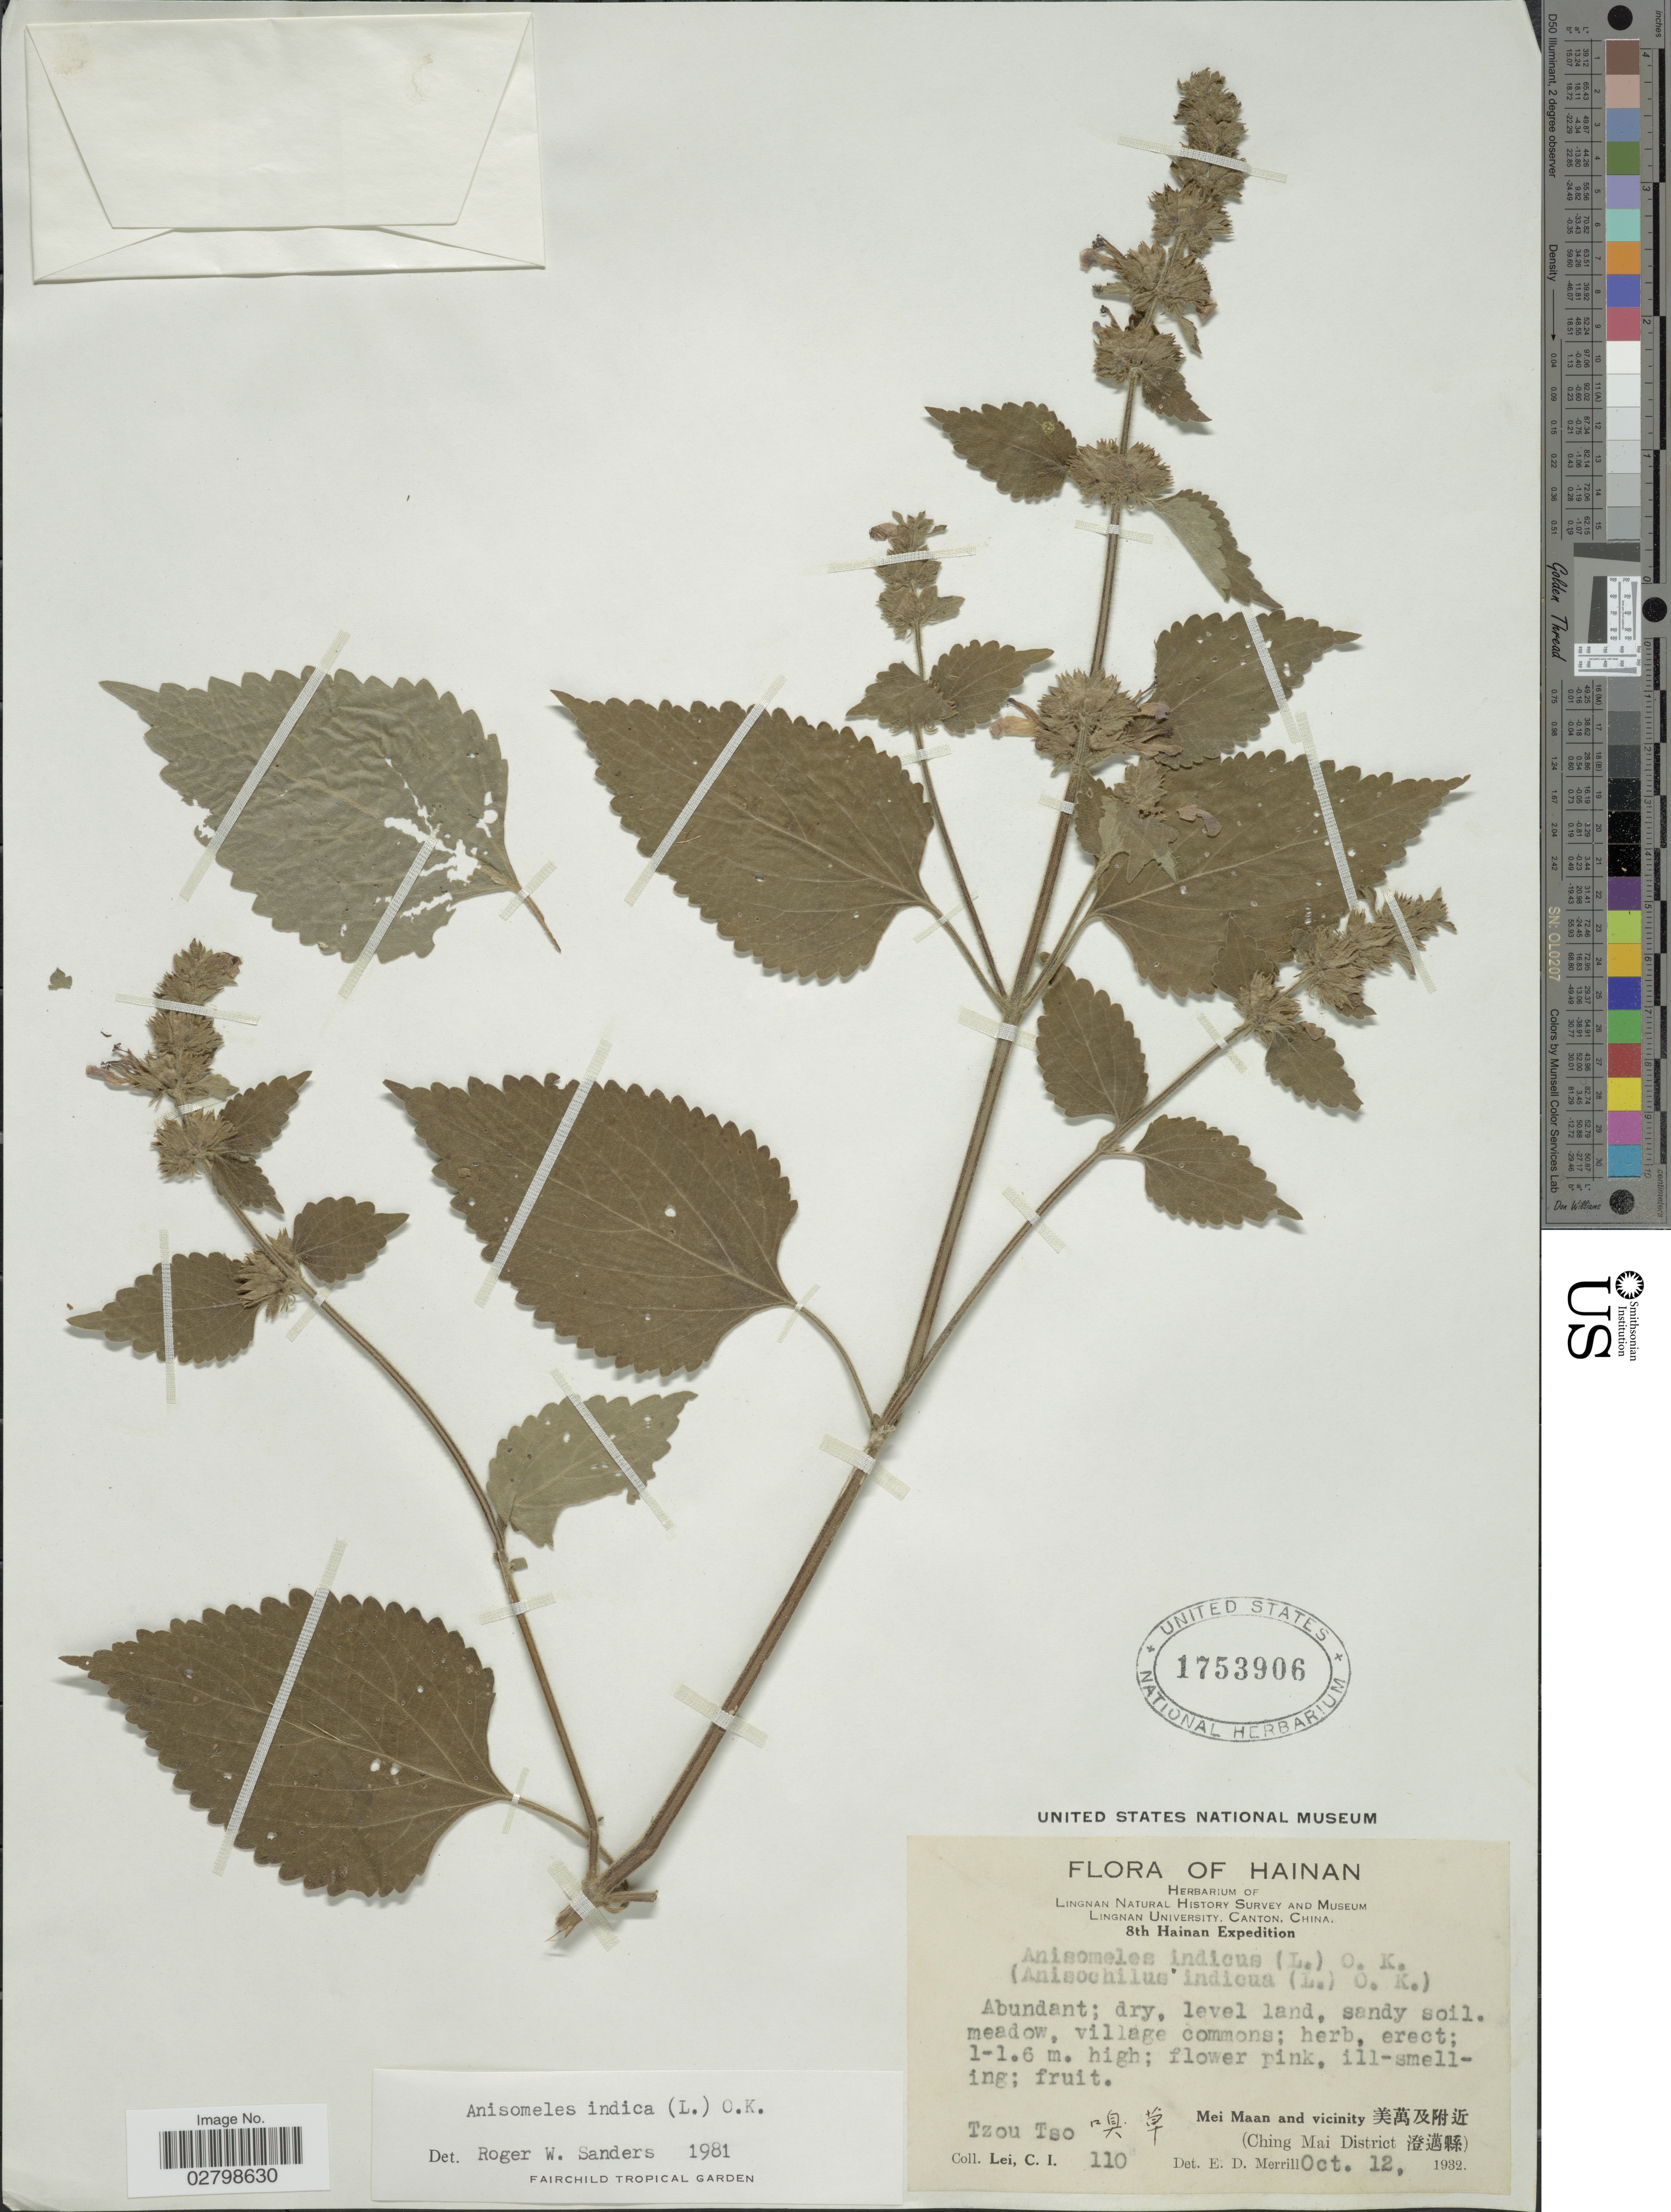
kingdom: Plantae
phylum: Tracheophyta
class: Magnoliopsida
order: Lamiales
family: Lamiaceae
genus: Anisomeles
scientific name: Anisomeles indica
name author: (L.) Kuntze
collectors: C. I. Lei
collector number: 110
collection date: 1932-10-12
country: China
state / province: Hainan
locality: Tzou Tso. Mei Maan and vicinity X. (Ching Mai District X).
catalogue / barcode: US 1753906